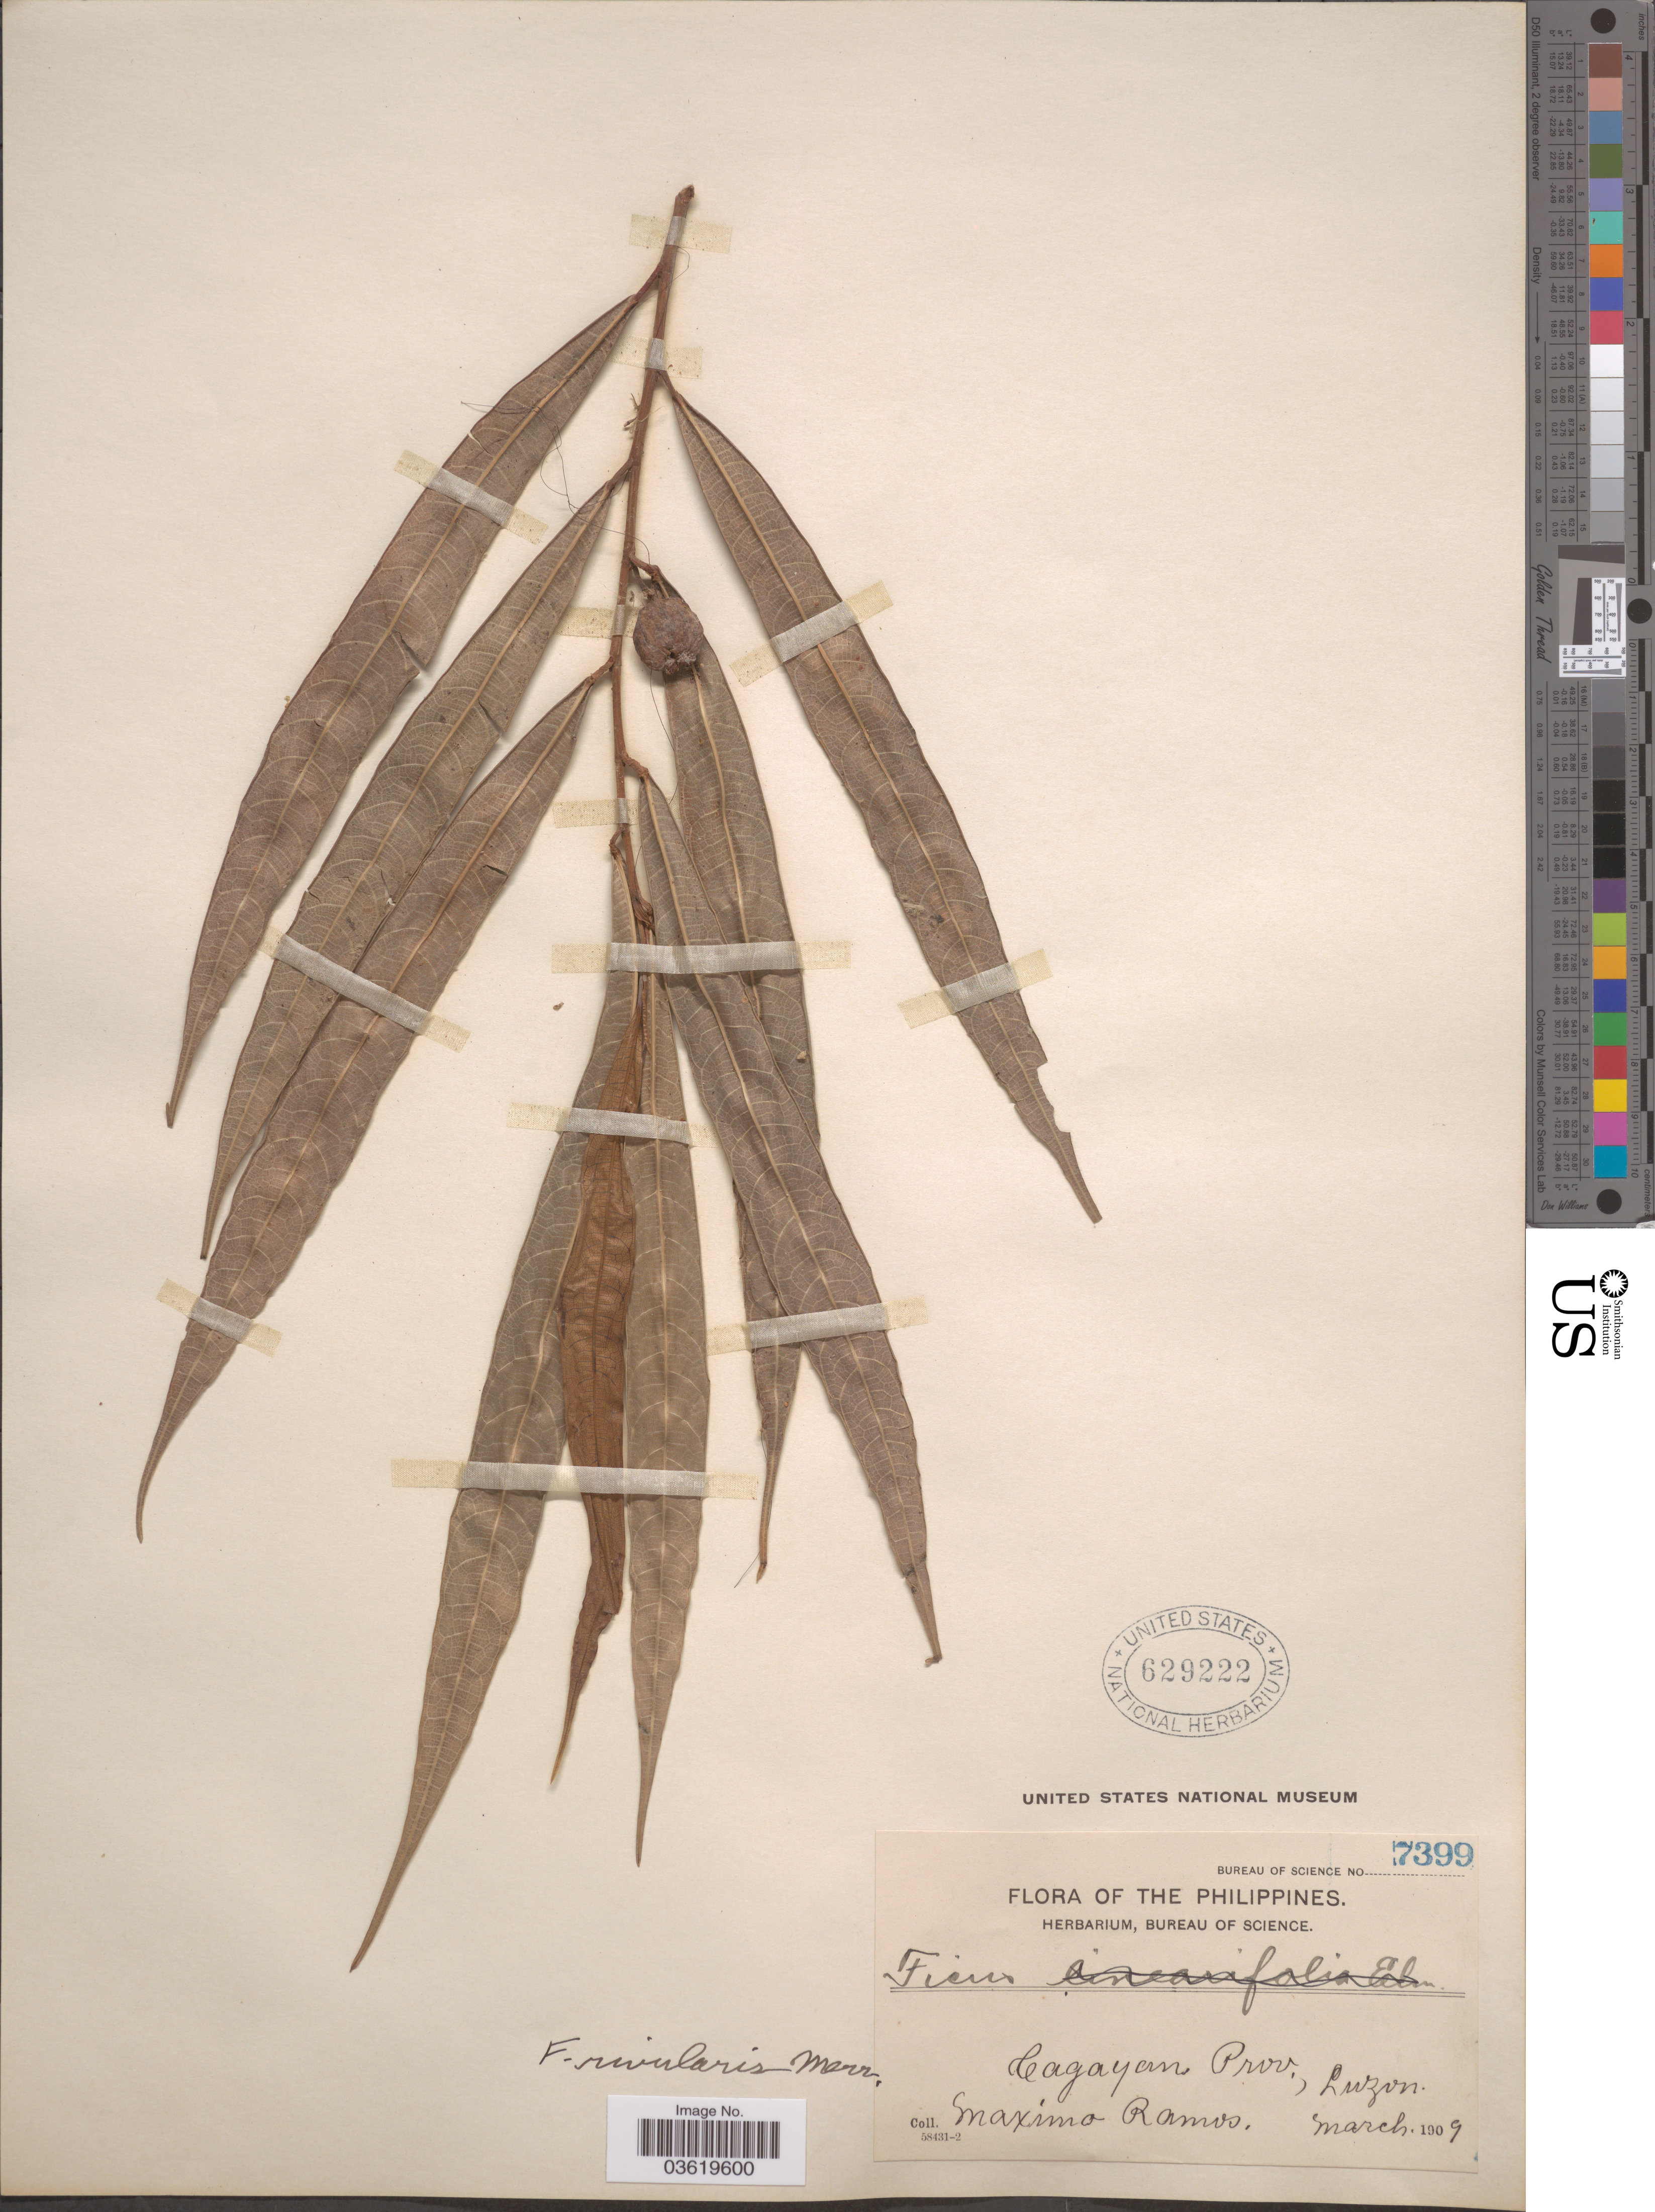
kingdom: Plantae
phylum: Tracheophyta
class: Magnoliopsida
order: Rosales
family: Moraceae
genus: Ficus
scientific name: Ficus rivularis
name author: Merr.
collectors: M. Ramos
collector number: Bureau of Science 7399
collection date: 1909-03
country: Philippines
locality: Cagayan Prov., Luzon.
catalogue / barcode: US 629222